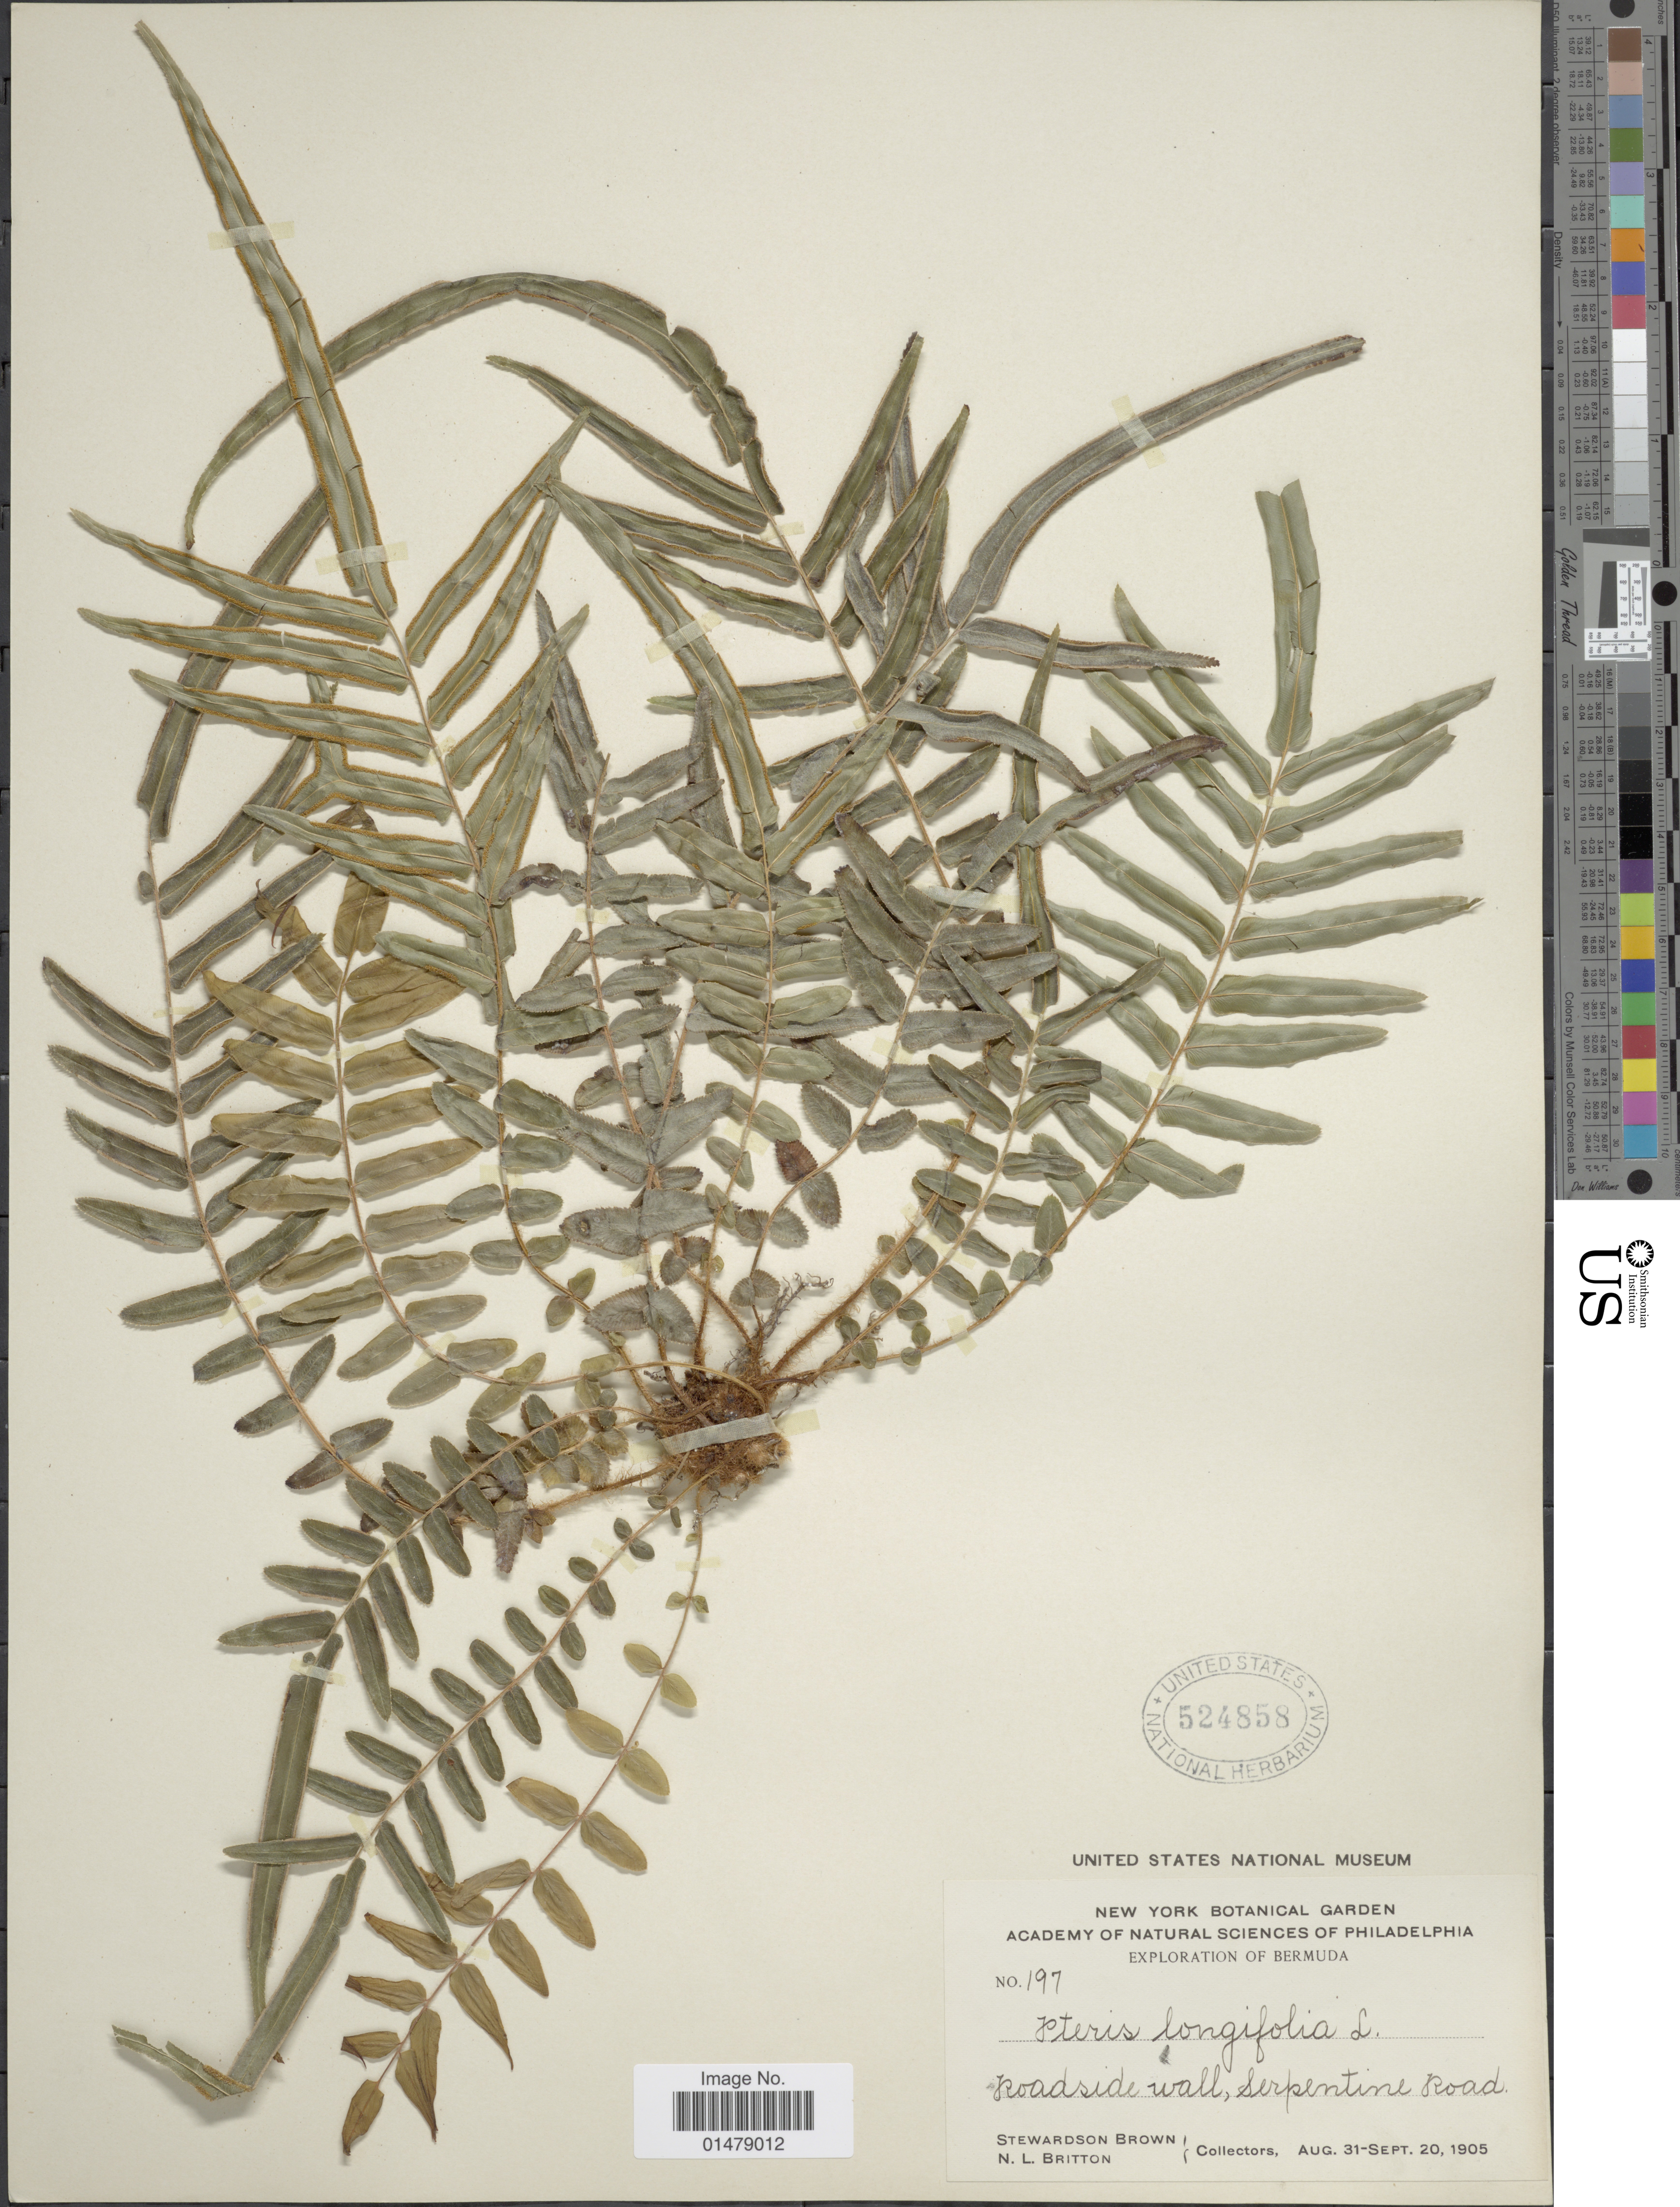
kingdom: Plantae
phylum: Tracheophyta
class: Polypodiopsida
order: Polypodiales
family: Pteridaceae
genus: Pteris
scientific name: Pteris vittata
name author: L.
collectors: S. Brown & N. Britton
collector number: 197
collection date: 1905-08-31/1905-09-20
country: Bermuda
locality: Roadside wall, serpentine road.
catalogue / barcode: US 524858